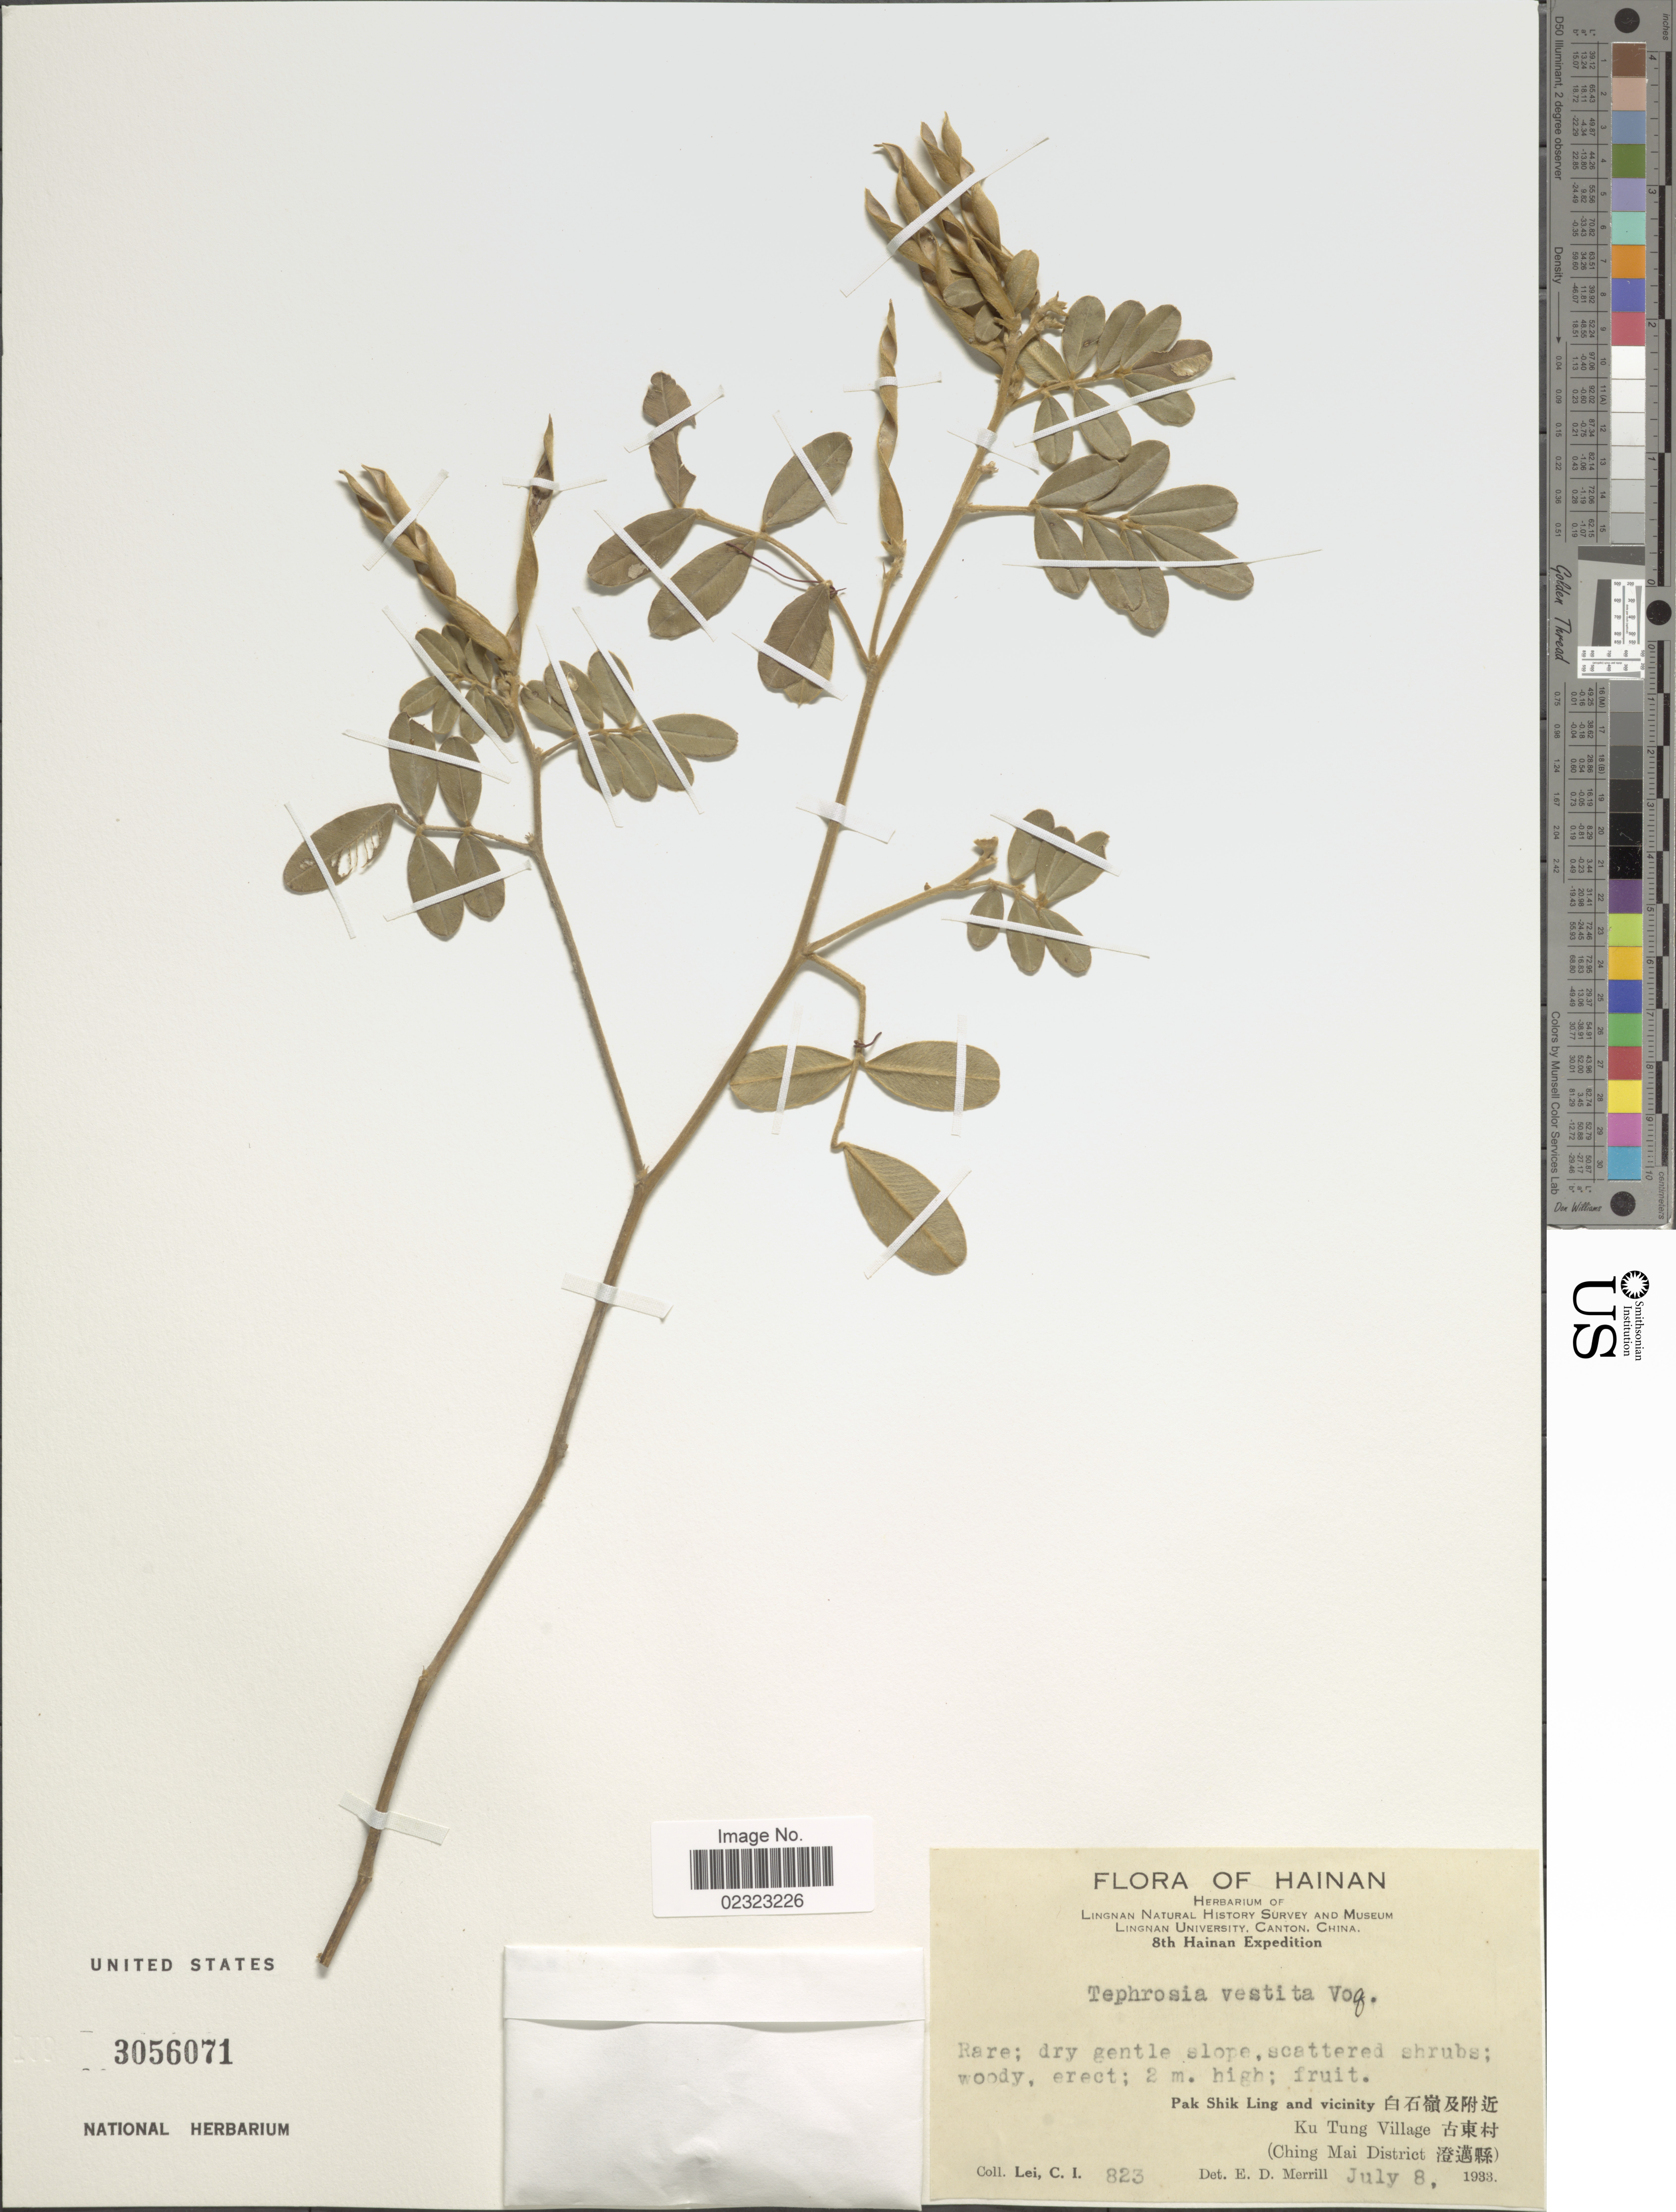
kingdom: Plantae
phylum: Tracheophyta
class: Magnoliopsida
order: Fabales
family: Fabaceae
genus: Tephrosia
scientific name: Tephrosia vestita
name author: Vogel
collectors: C. I. Lei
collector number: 823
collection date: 1933-07-08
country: China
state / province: Hainan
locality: Pak Shik Ling and vicinity, Ku Tung Village (Ching Mai District).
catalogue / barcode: US 3056071